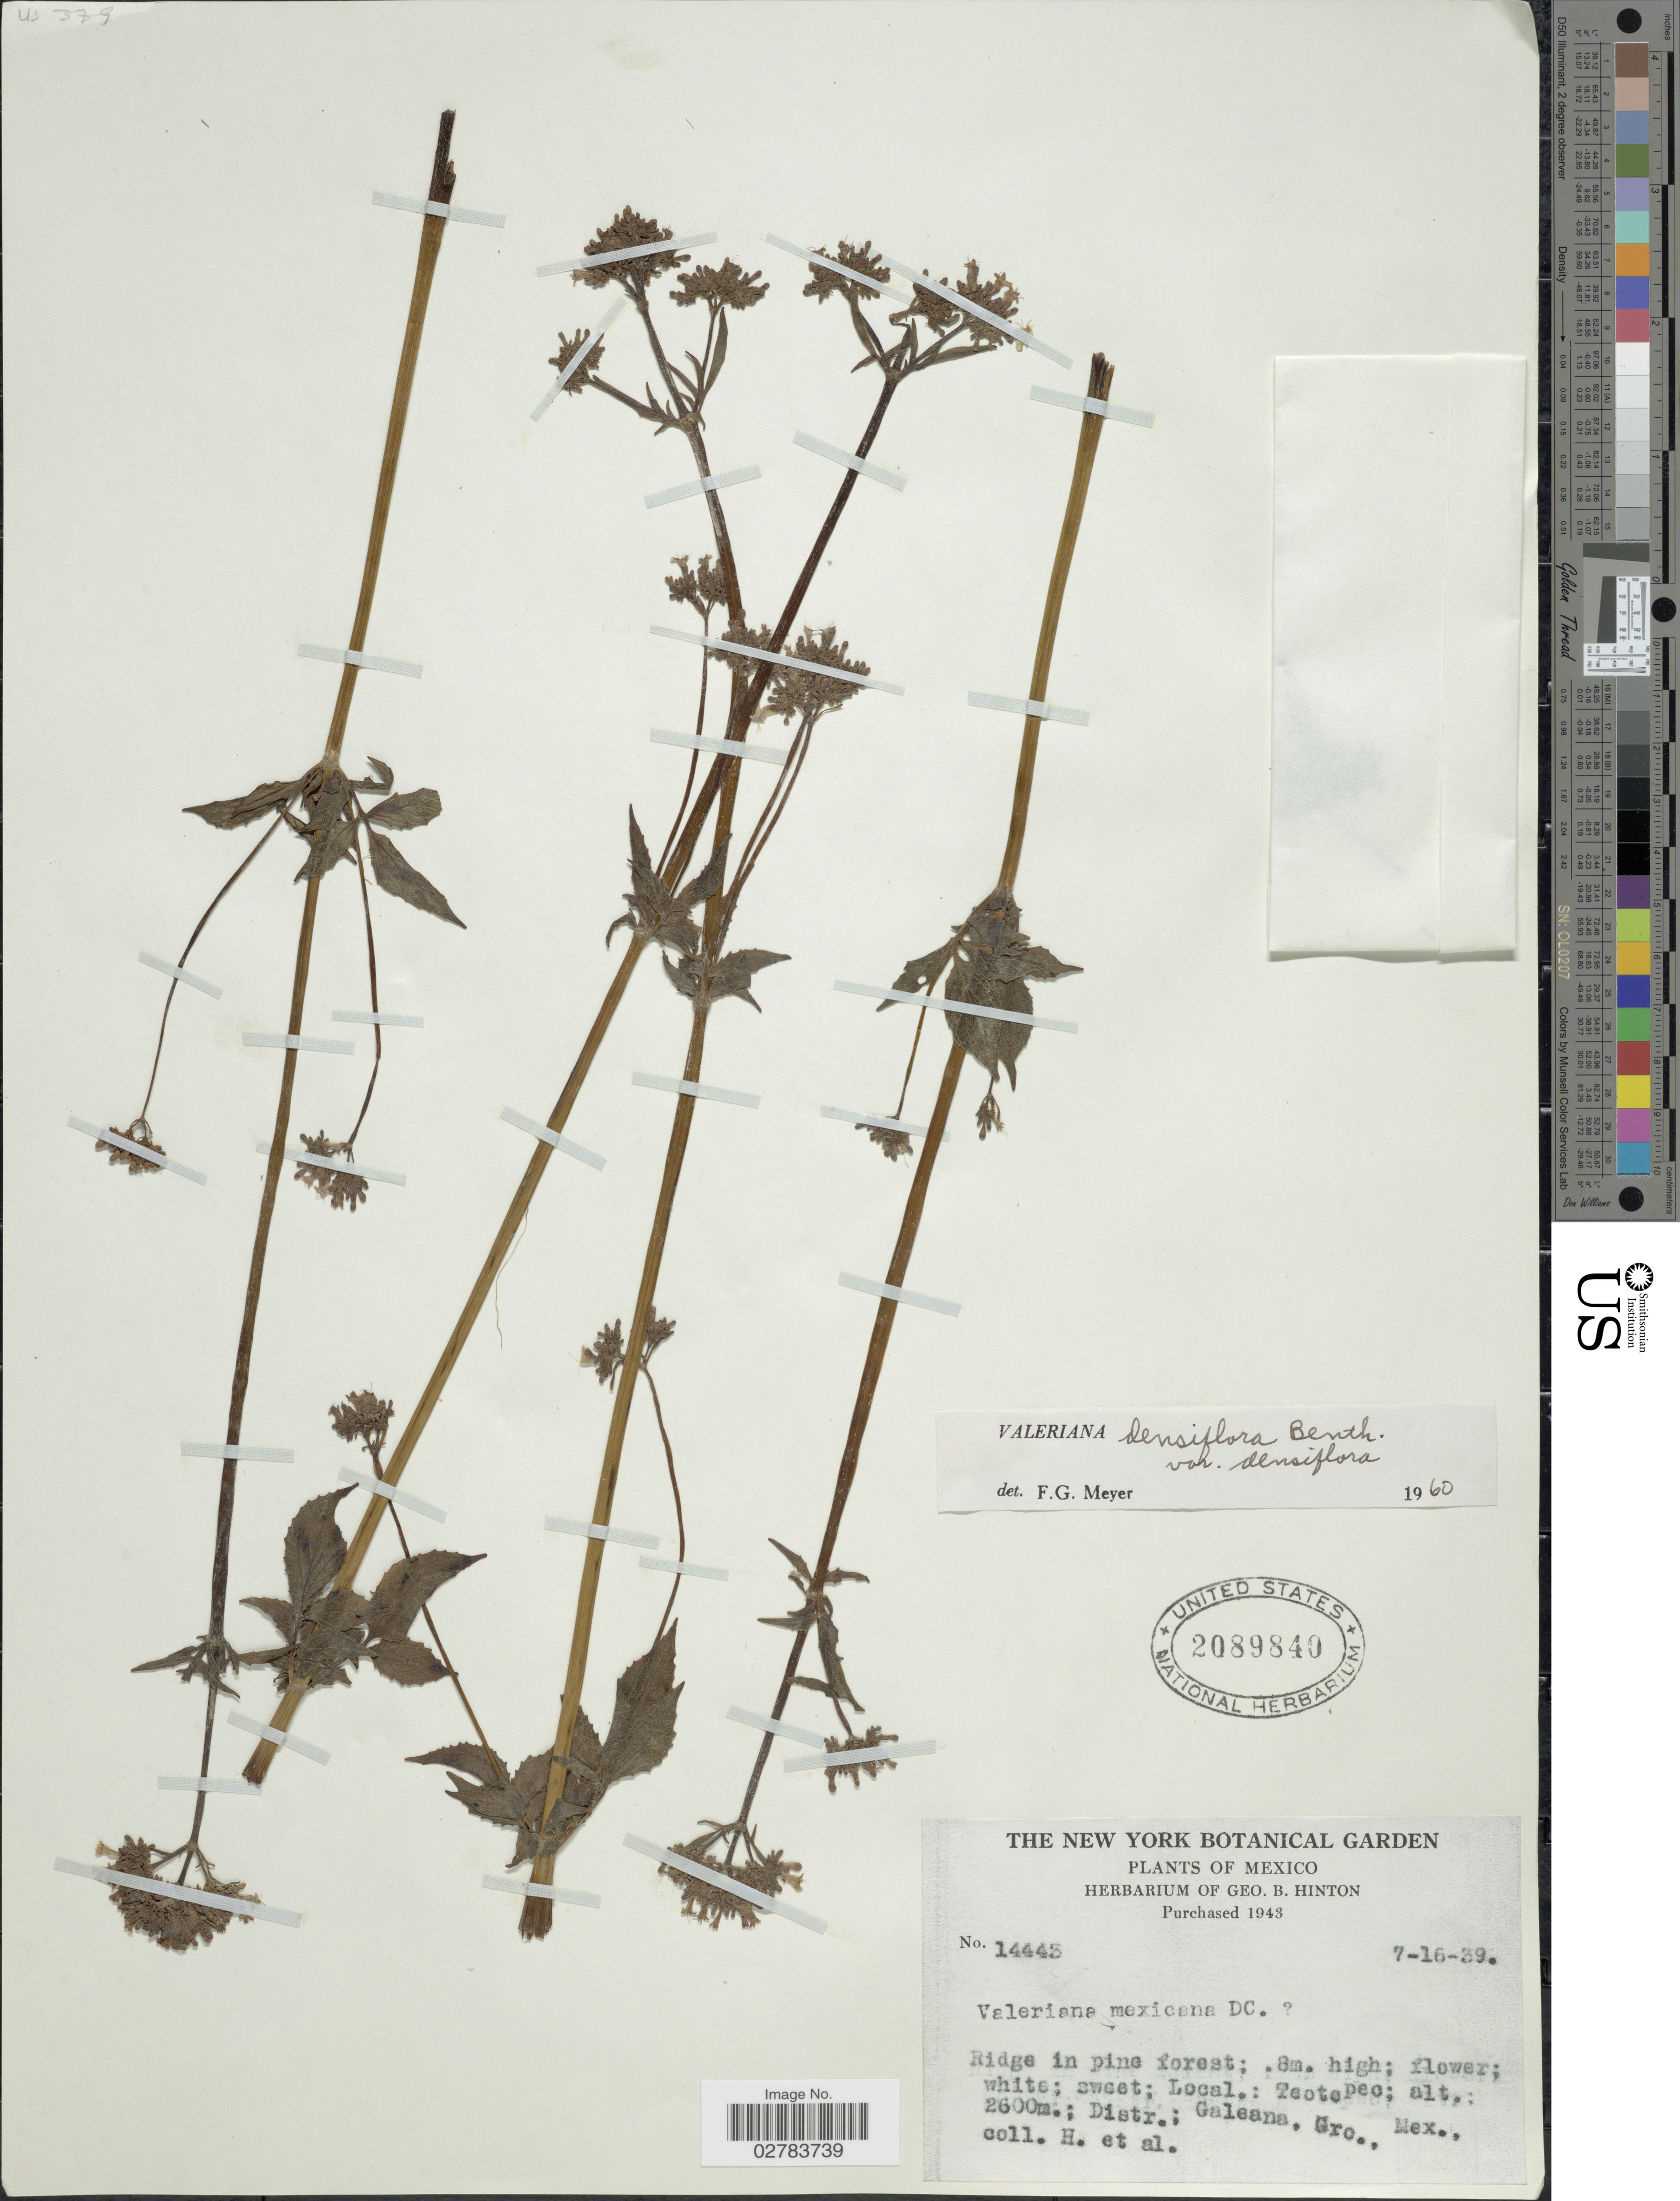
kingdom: Plantae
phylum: Tracheophyta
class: Magnoliopsida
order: Dipsacales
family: Caprifoliaceae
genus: Valeriana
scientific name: Valeriana densiflora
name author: Benth.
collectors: G. B. Hinton & et al.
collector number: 14443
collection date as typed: Transcribed d/m/y: 16/7/39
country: Mexico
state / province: Guerrero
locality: Teotepec. Distr,; Galeana.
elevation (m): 2600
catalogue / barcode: US 2089840